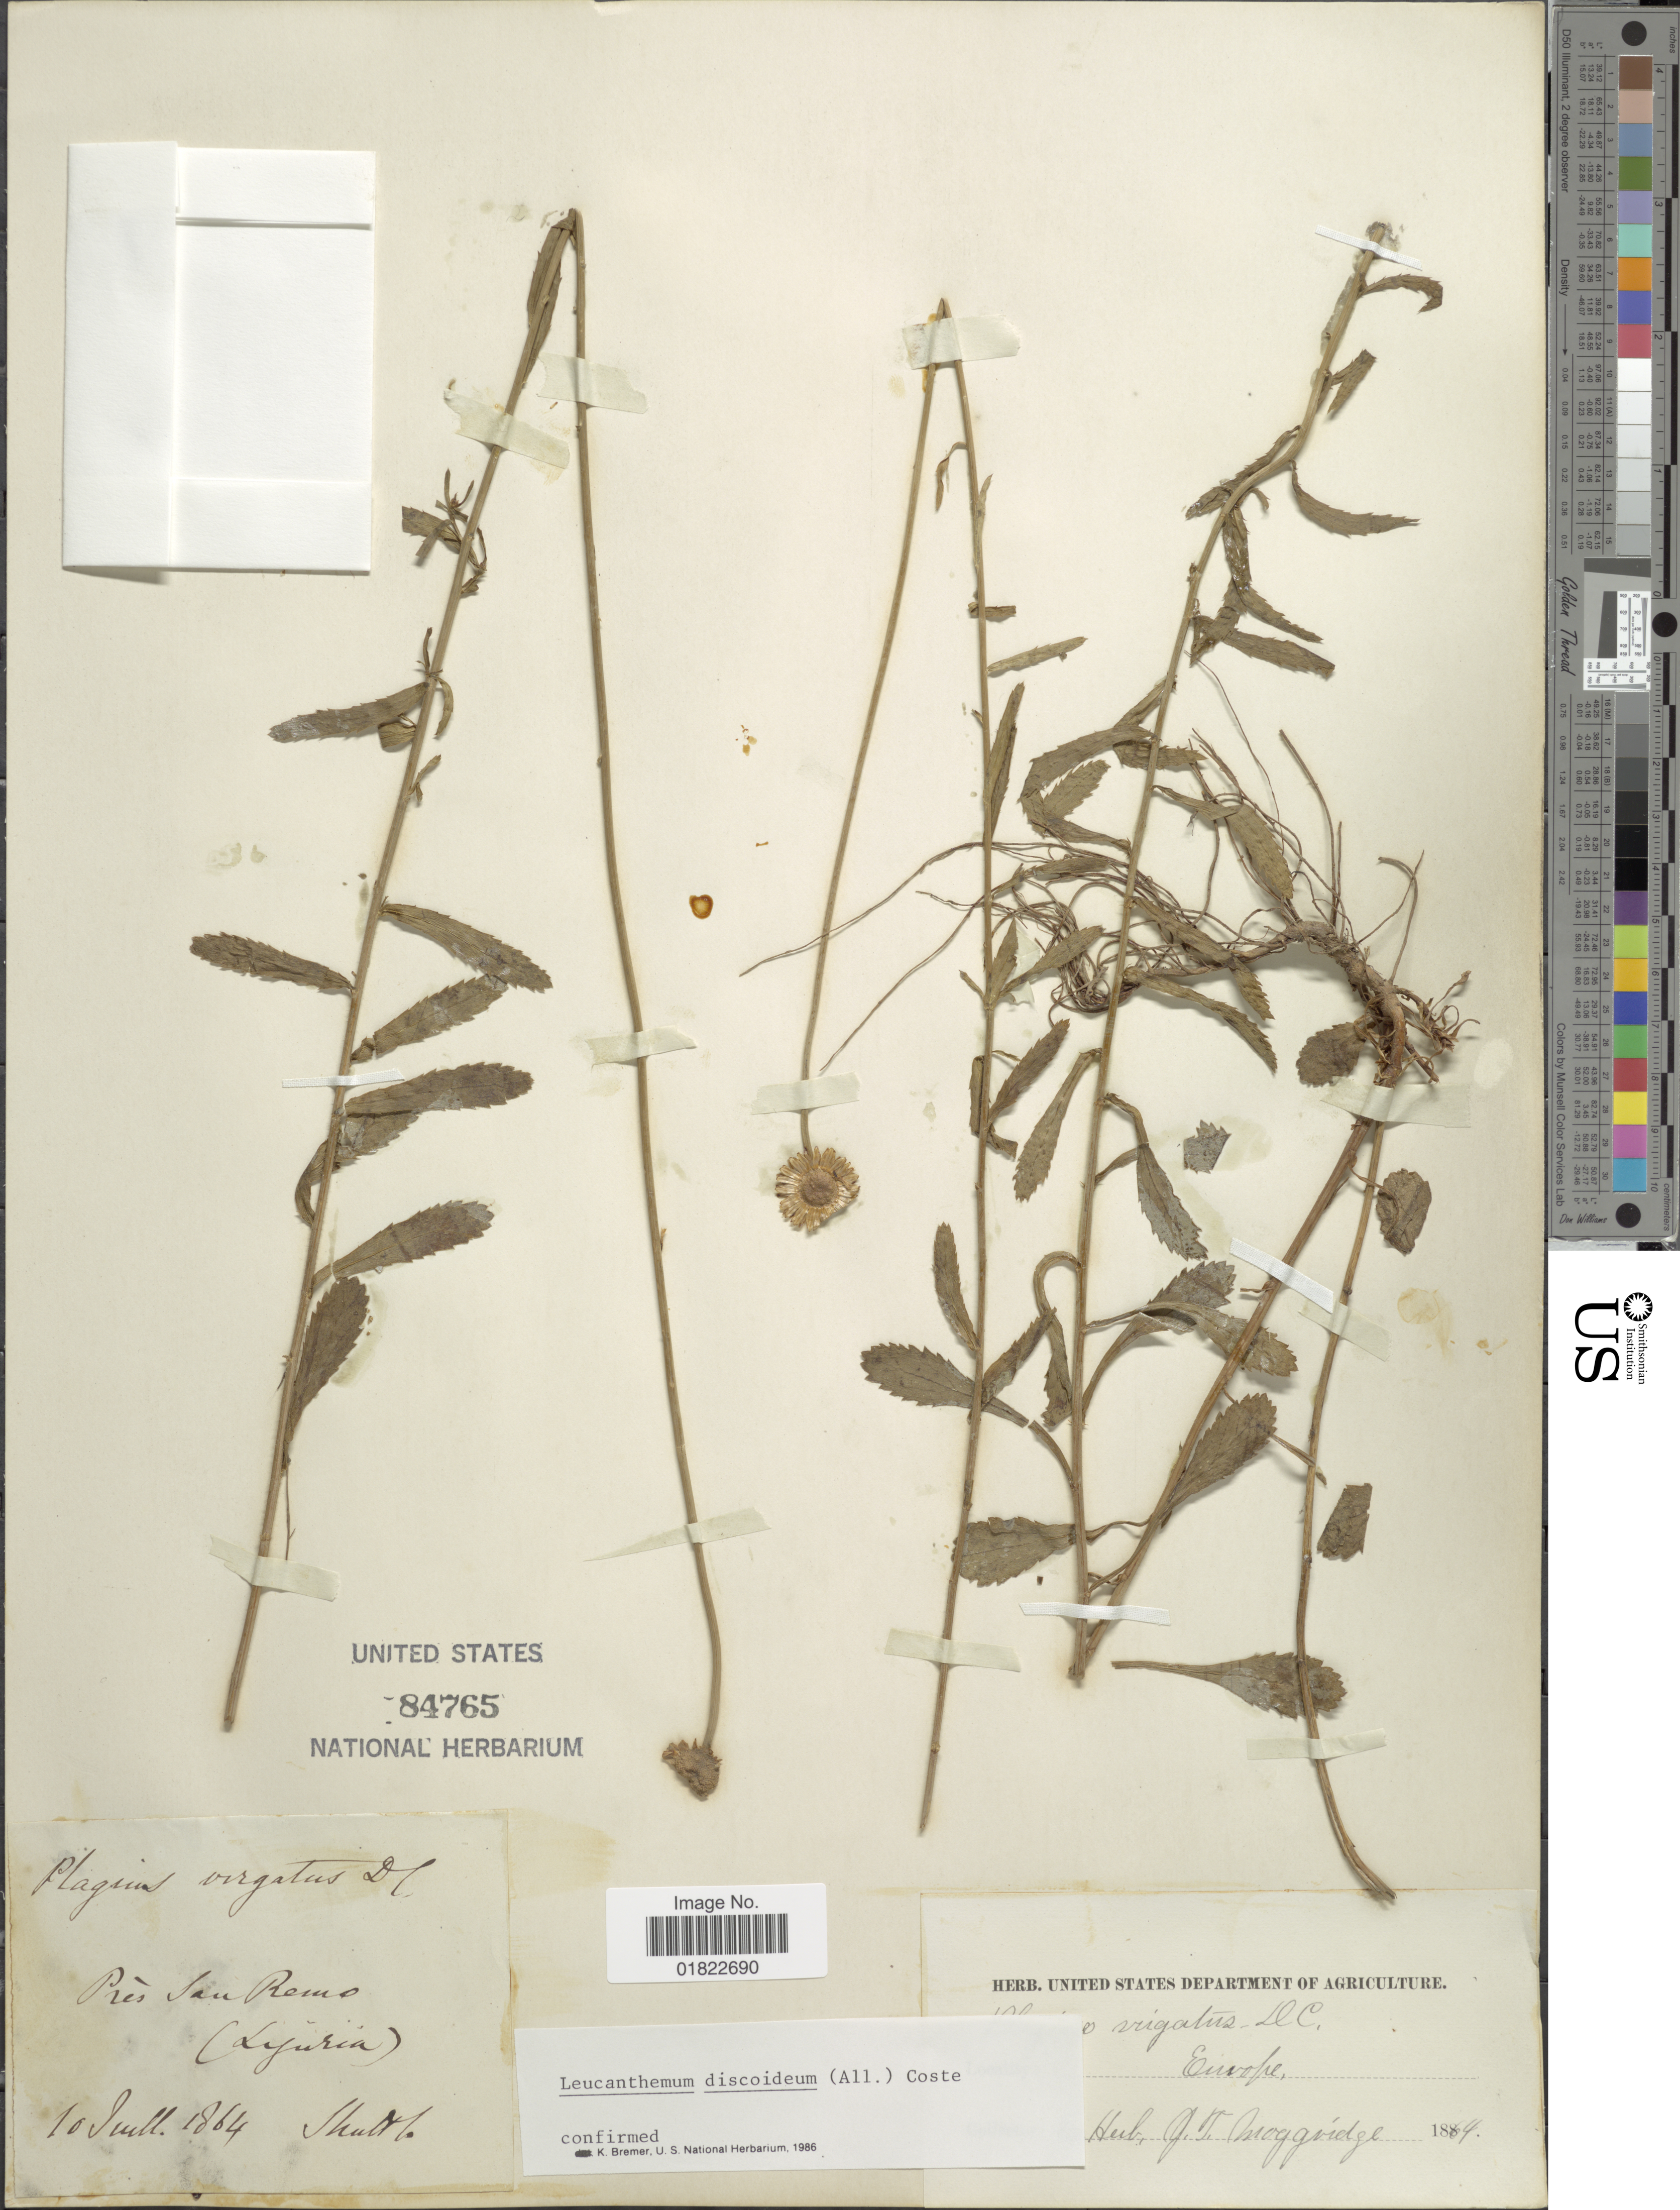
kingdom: Plantae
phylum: Tracheophyta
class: Magnoliopsida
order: Asterales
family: Asteraceae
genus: Leucanthemum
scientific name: Leucanthemum discoideum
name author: (All.) Coste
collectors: Schutte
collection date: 1864-07-10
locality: Pres San remo ( Lyuria [interpreted]). Ensofe [interpreted].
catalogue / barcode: US 84765